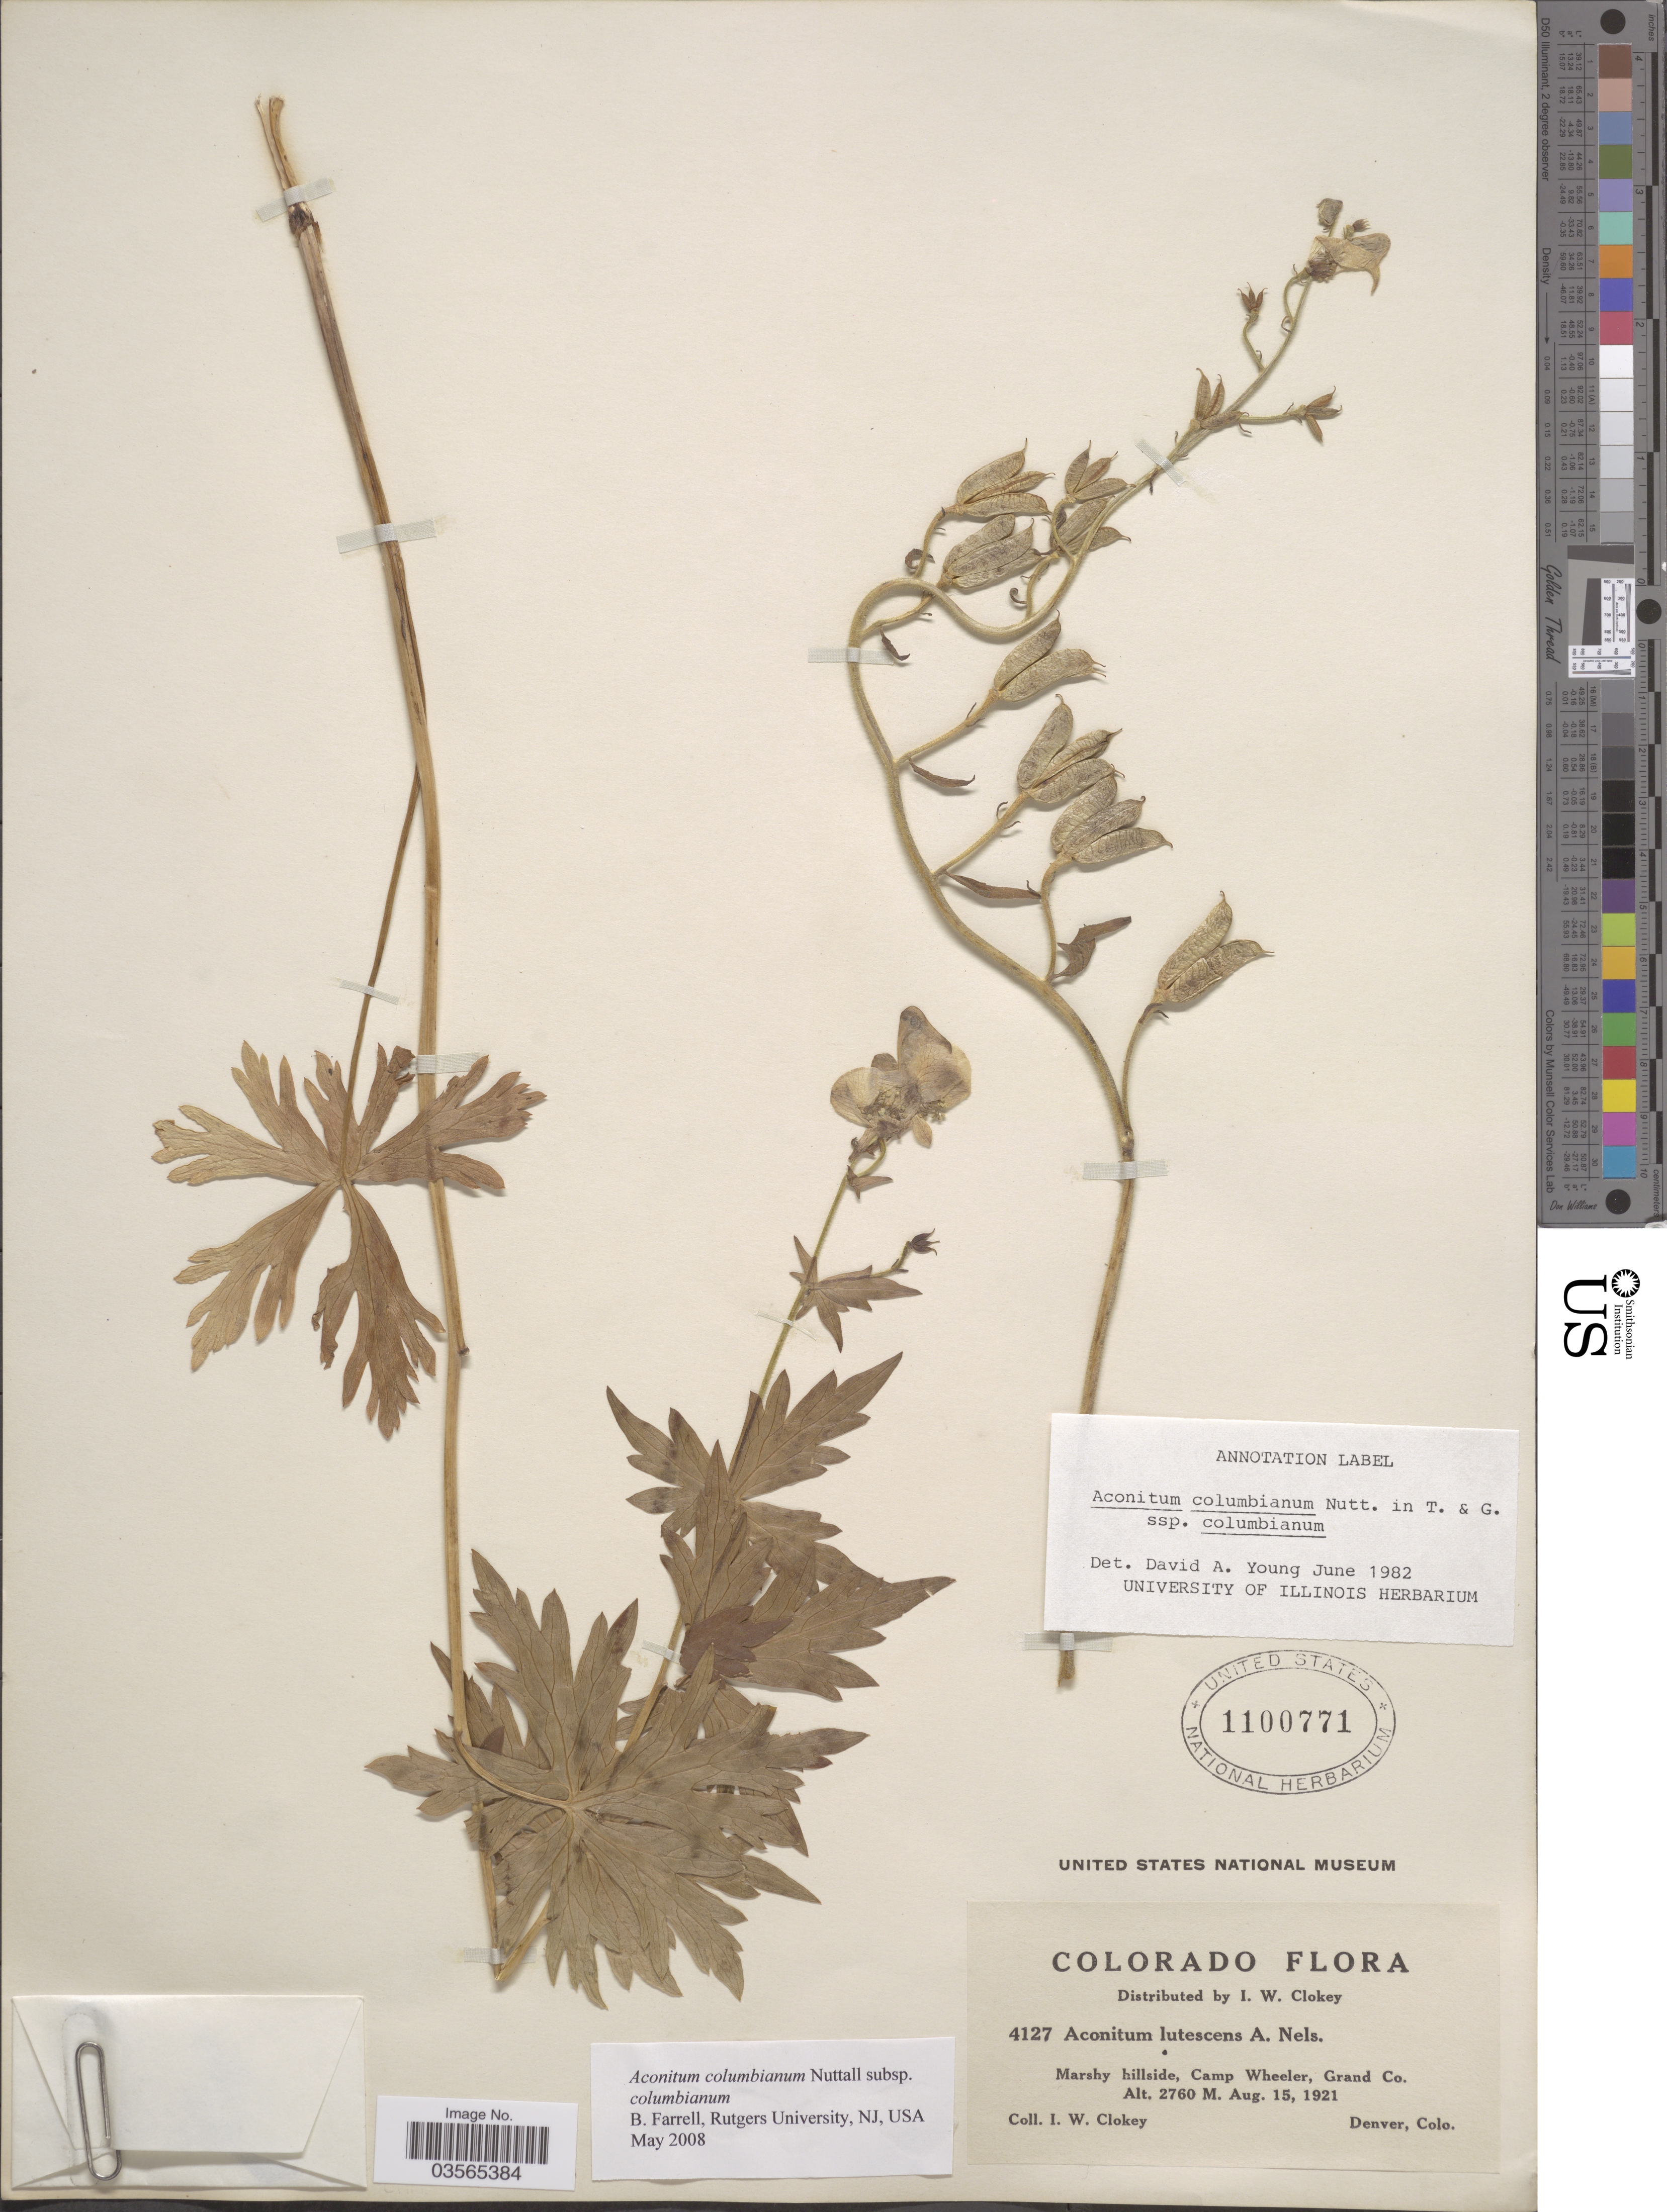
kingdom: Plantae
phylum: Tracheophyta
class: Magnoliopsida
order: Ranunculales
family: Ranunculaceae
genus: Aconitum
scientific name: Aconitum columbianum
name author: Nutt.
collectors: I. W. Clokey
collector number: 4127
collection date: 1921-08-15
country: United States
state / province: Colorado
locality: Camp Wheeler, Grand Co.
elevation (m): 2760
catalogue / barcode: US 1100771